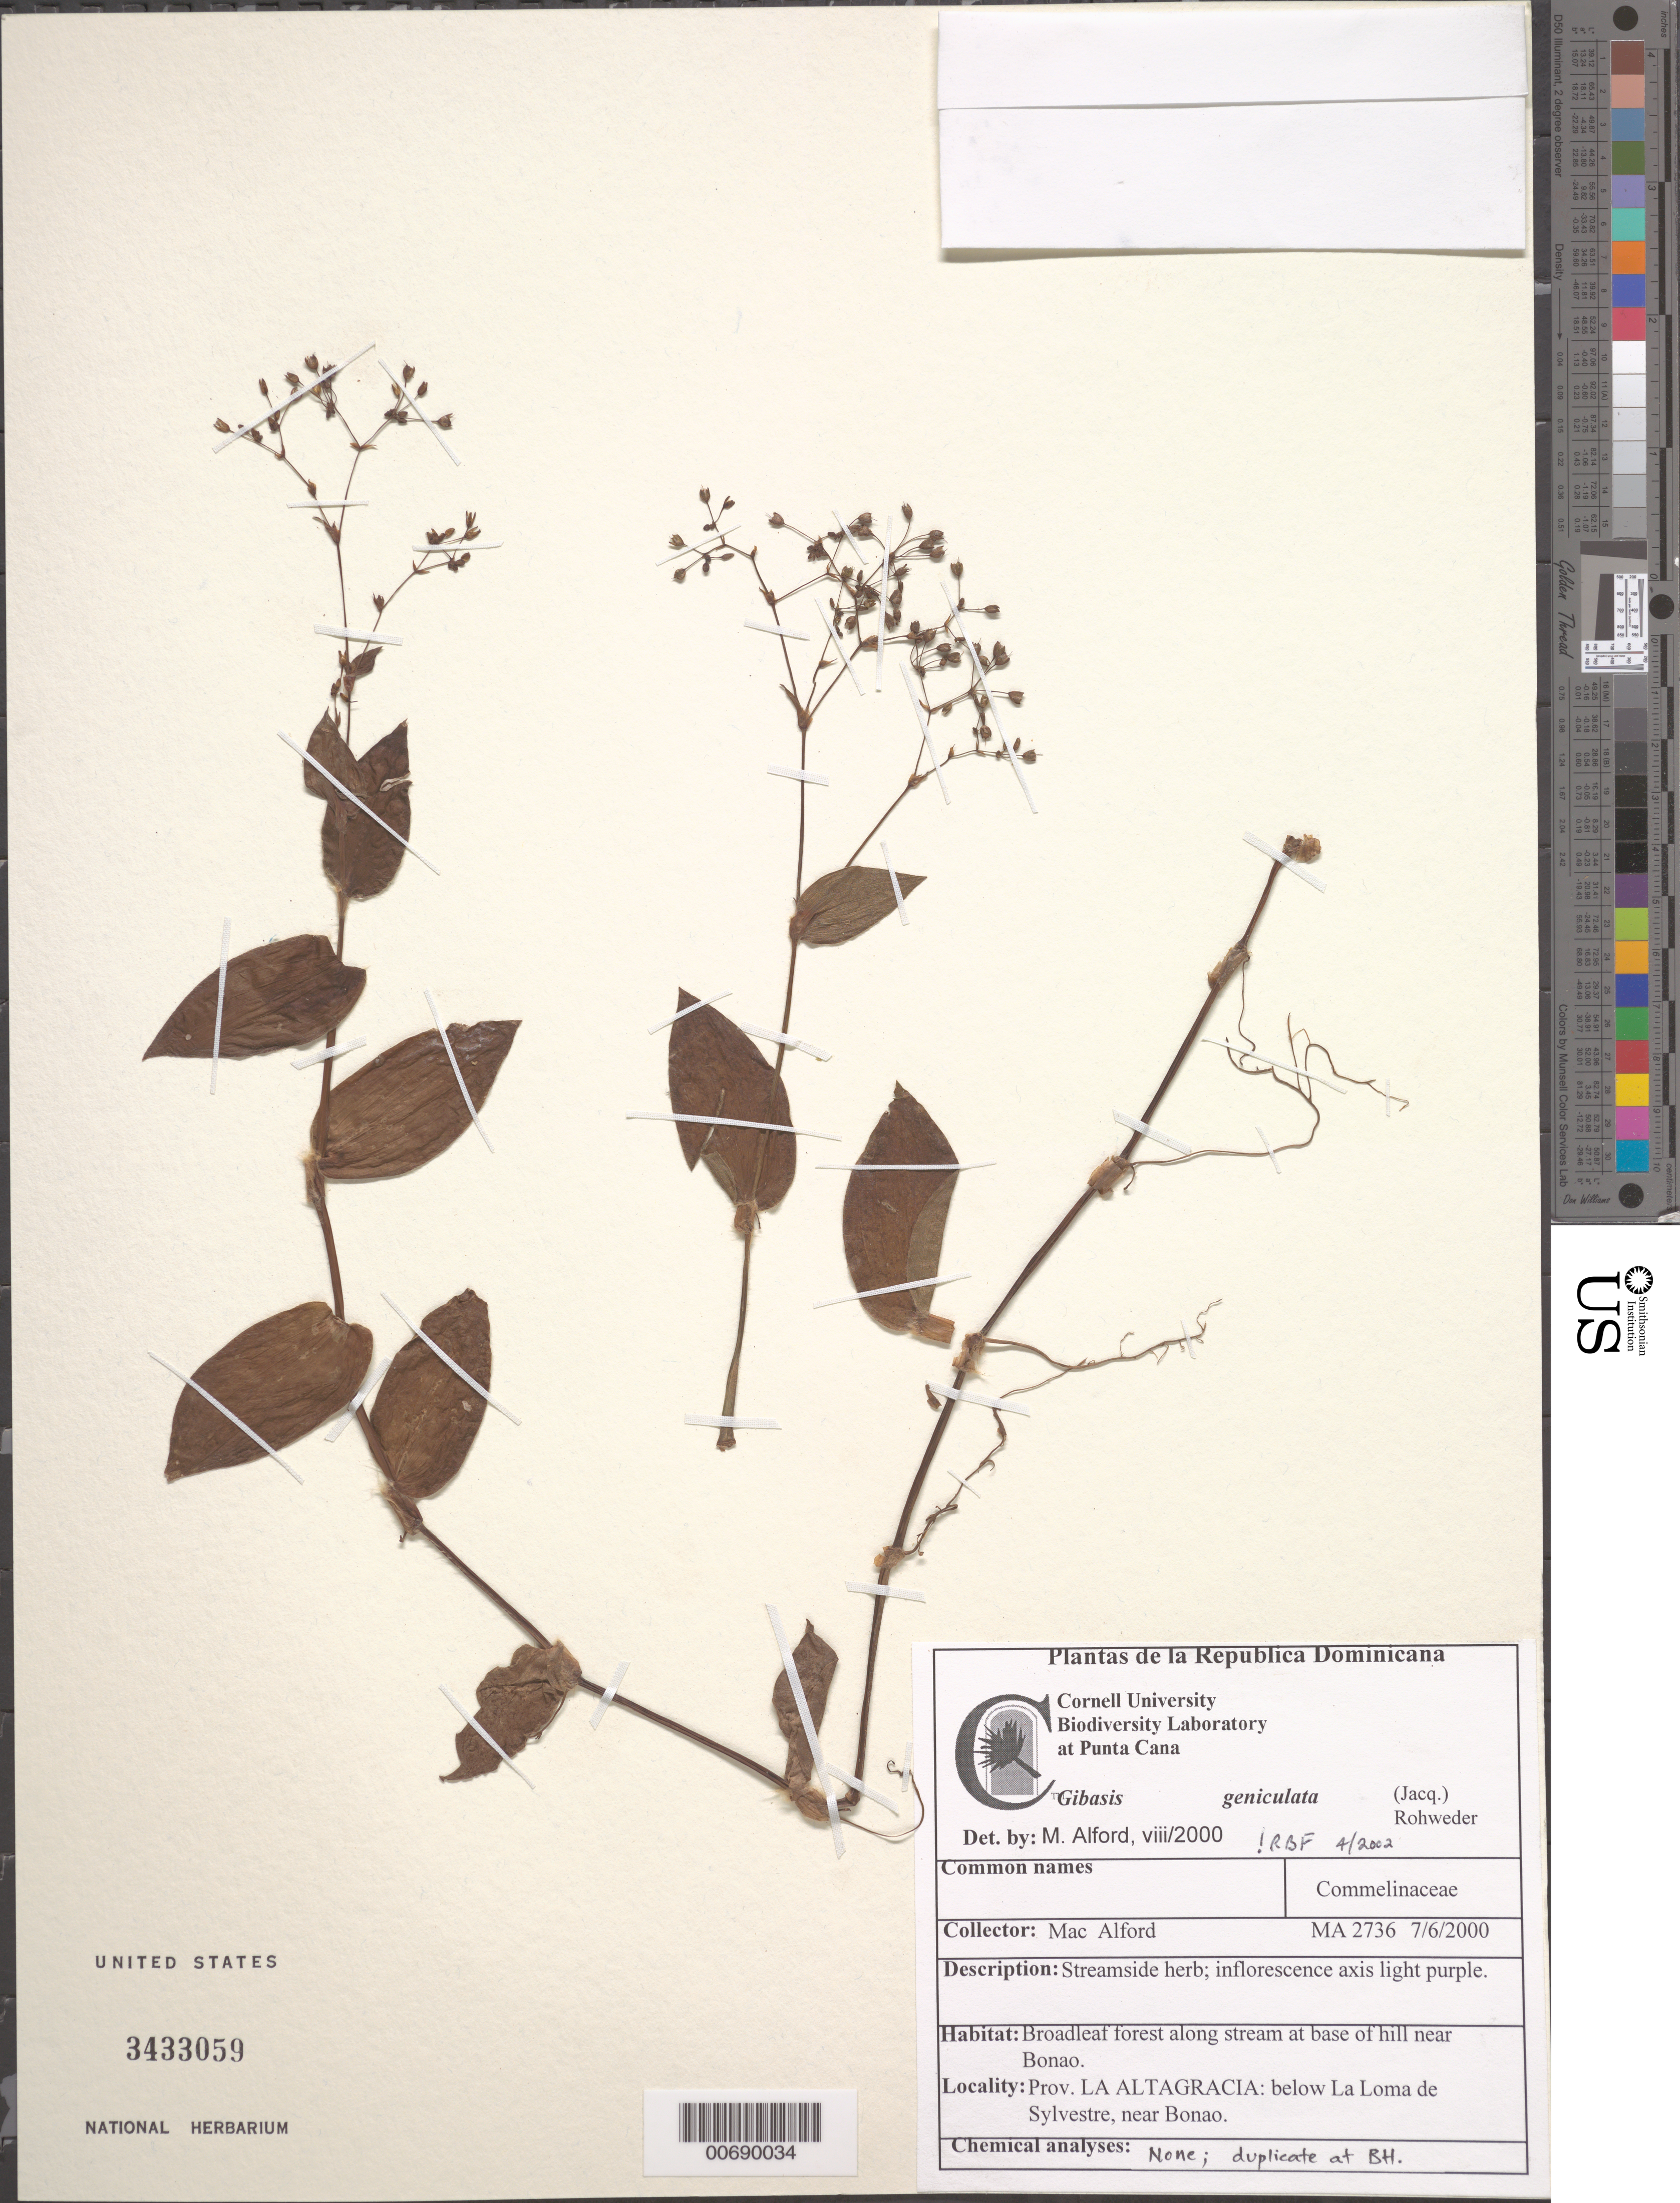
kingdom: Plantae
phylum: Tracheophyta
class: Liliopsida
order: Commelinales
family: Commelinaceae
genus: Gibasis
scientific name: Gibasis geniculata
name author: (Jacq.) Rohweder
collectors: M. H. Alford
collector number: MA 2736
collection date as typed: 07 Jun 2000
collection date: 2000-06-07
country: Dominican Republic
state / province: La Altagracia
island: Hispaniola Island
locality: Below La Loma de Sylvestre, near Bonao.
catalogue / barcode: US 3433059